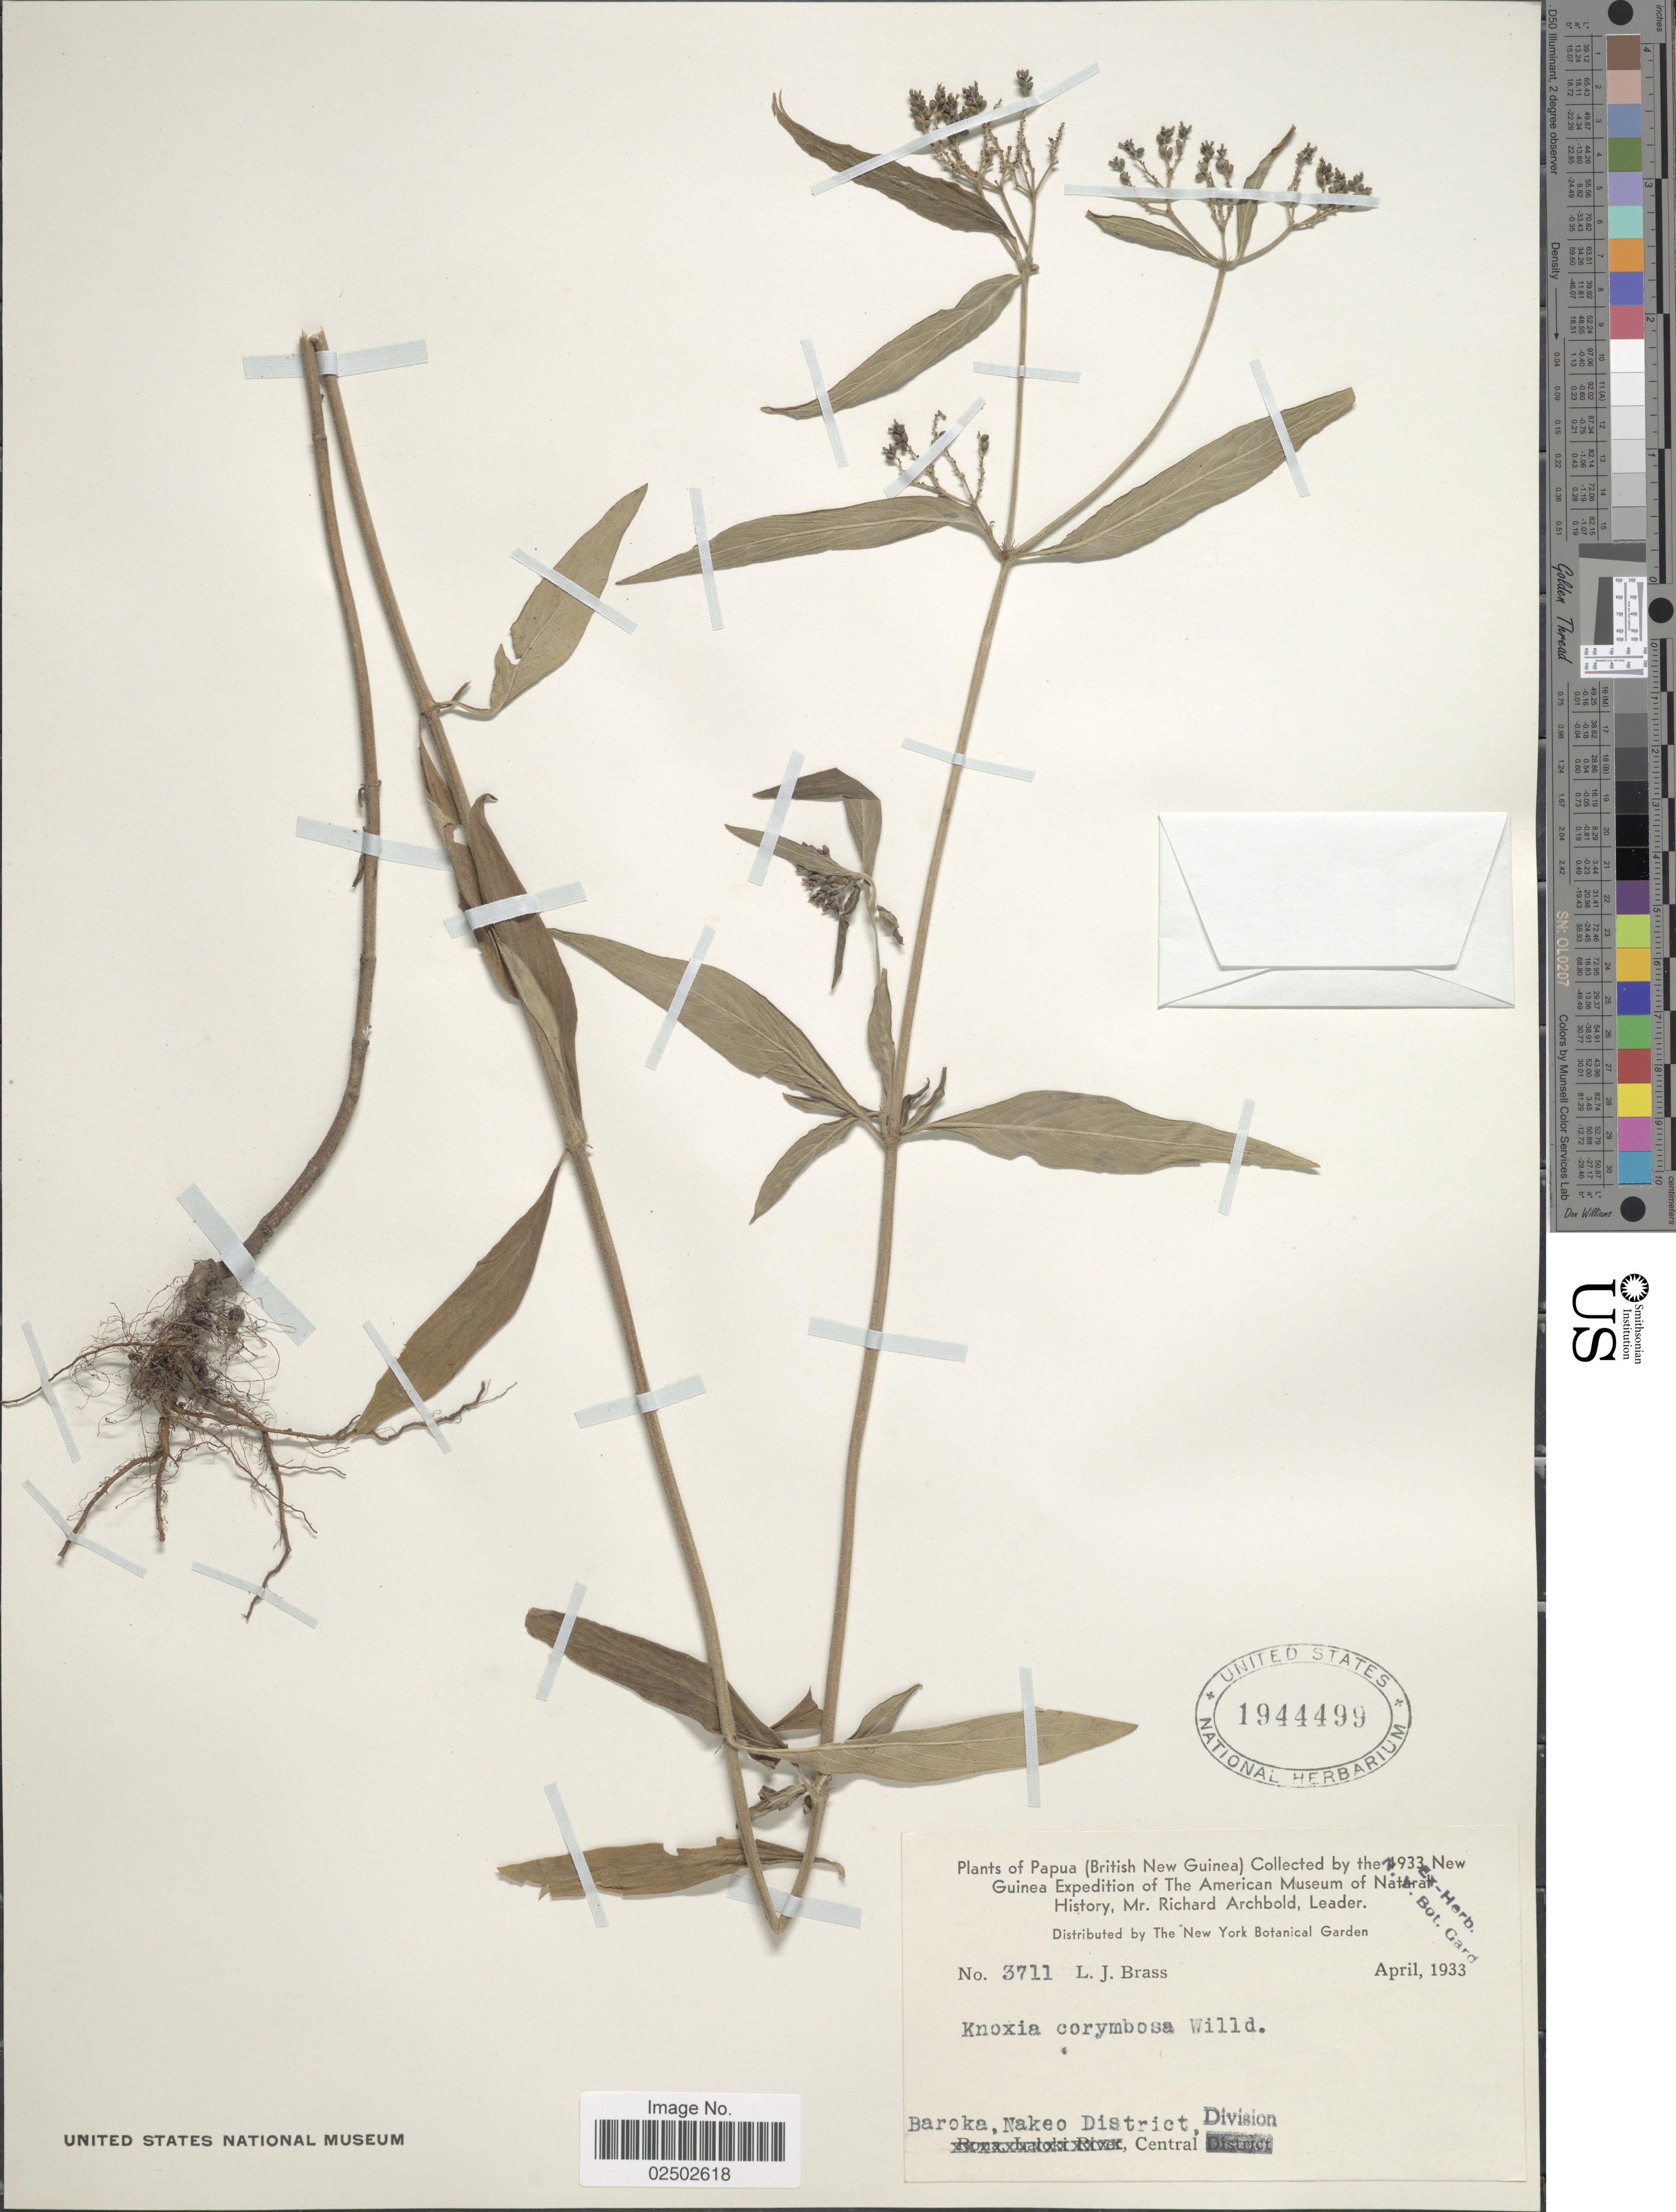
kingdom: Plantae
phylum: Tracheophyta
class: Magnoliopsida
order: Gentianales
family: Rubiaceae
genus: Knoxia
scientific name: Knoxia corymbosa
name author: Willd.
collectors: L. J. Brass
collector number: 3711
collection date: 1933-04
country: Papua New Guinea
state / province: Central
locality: Papua (British New Guinea) Baroka, Nakeo District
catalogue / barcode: US 1944499